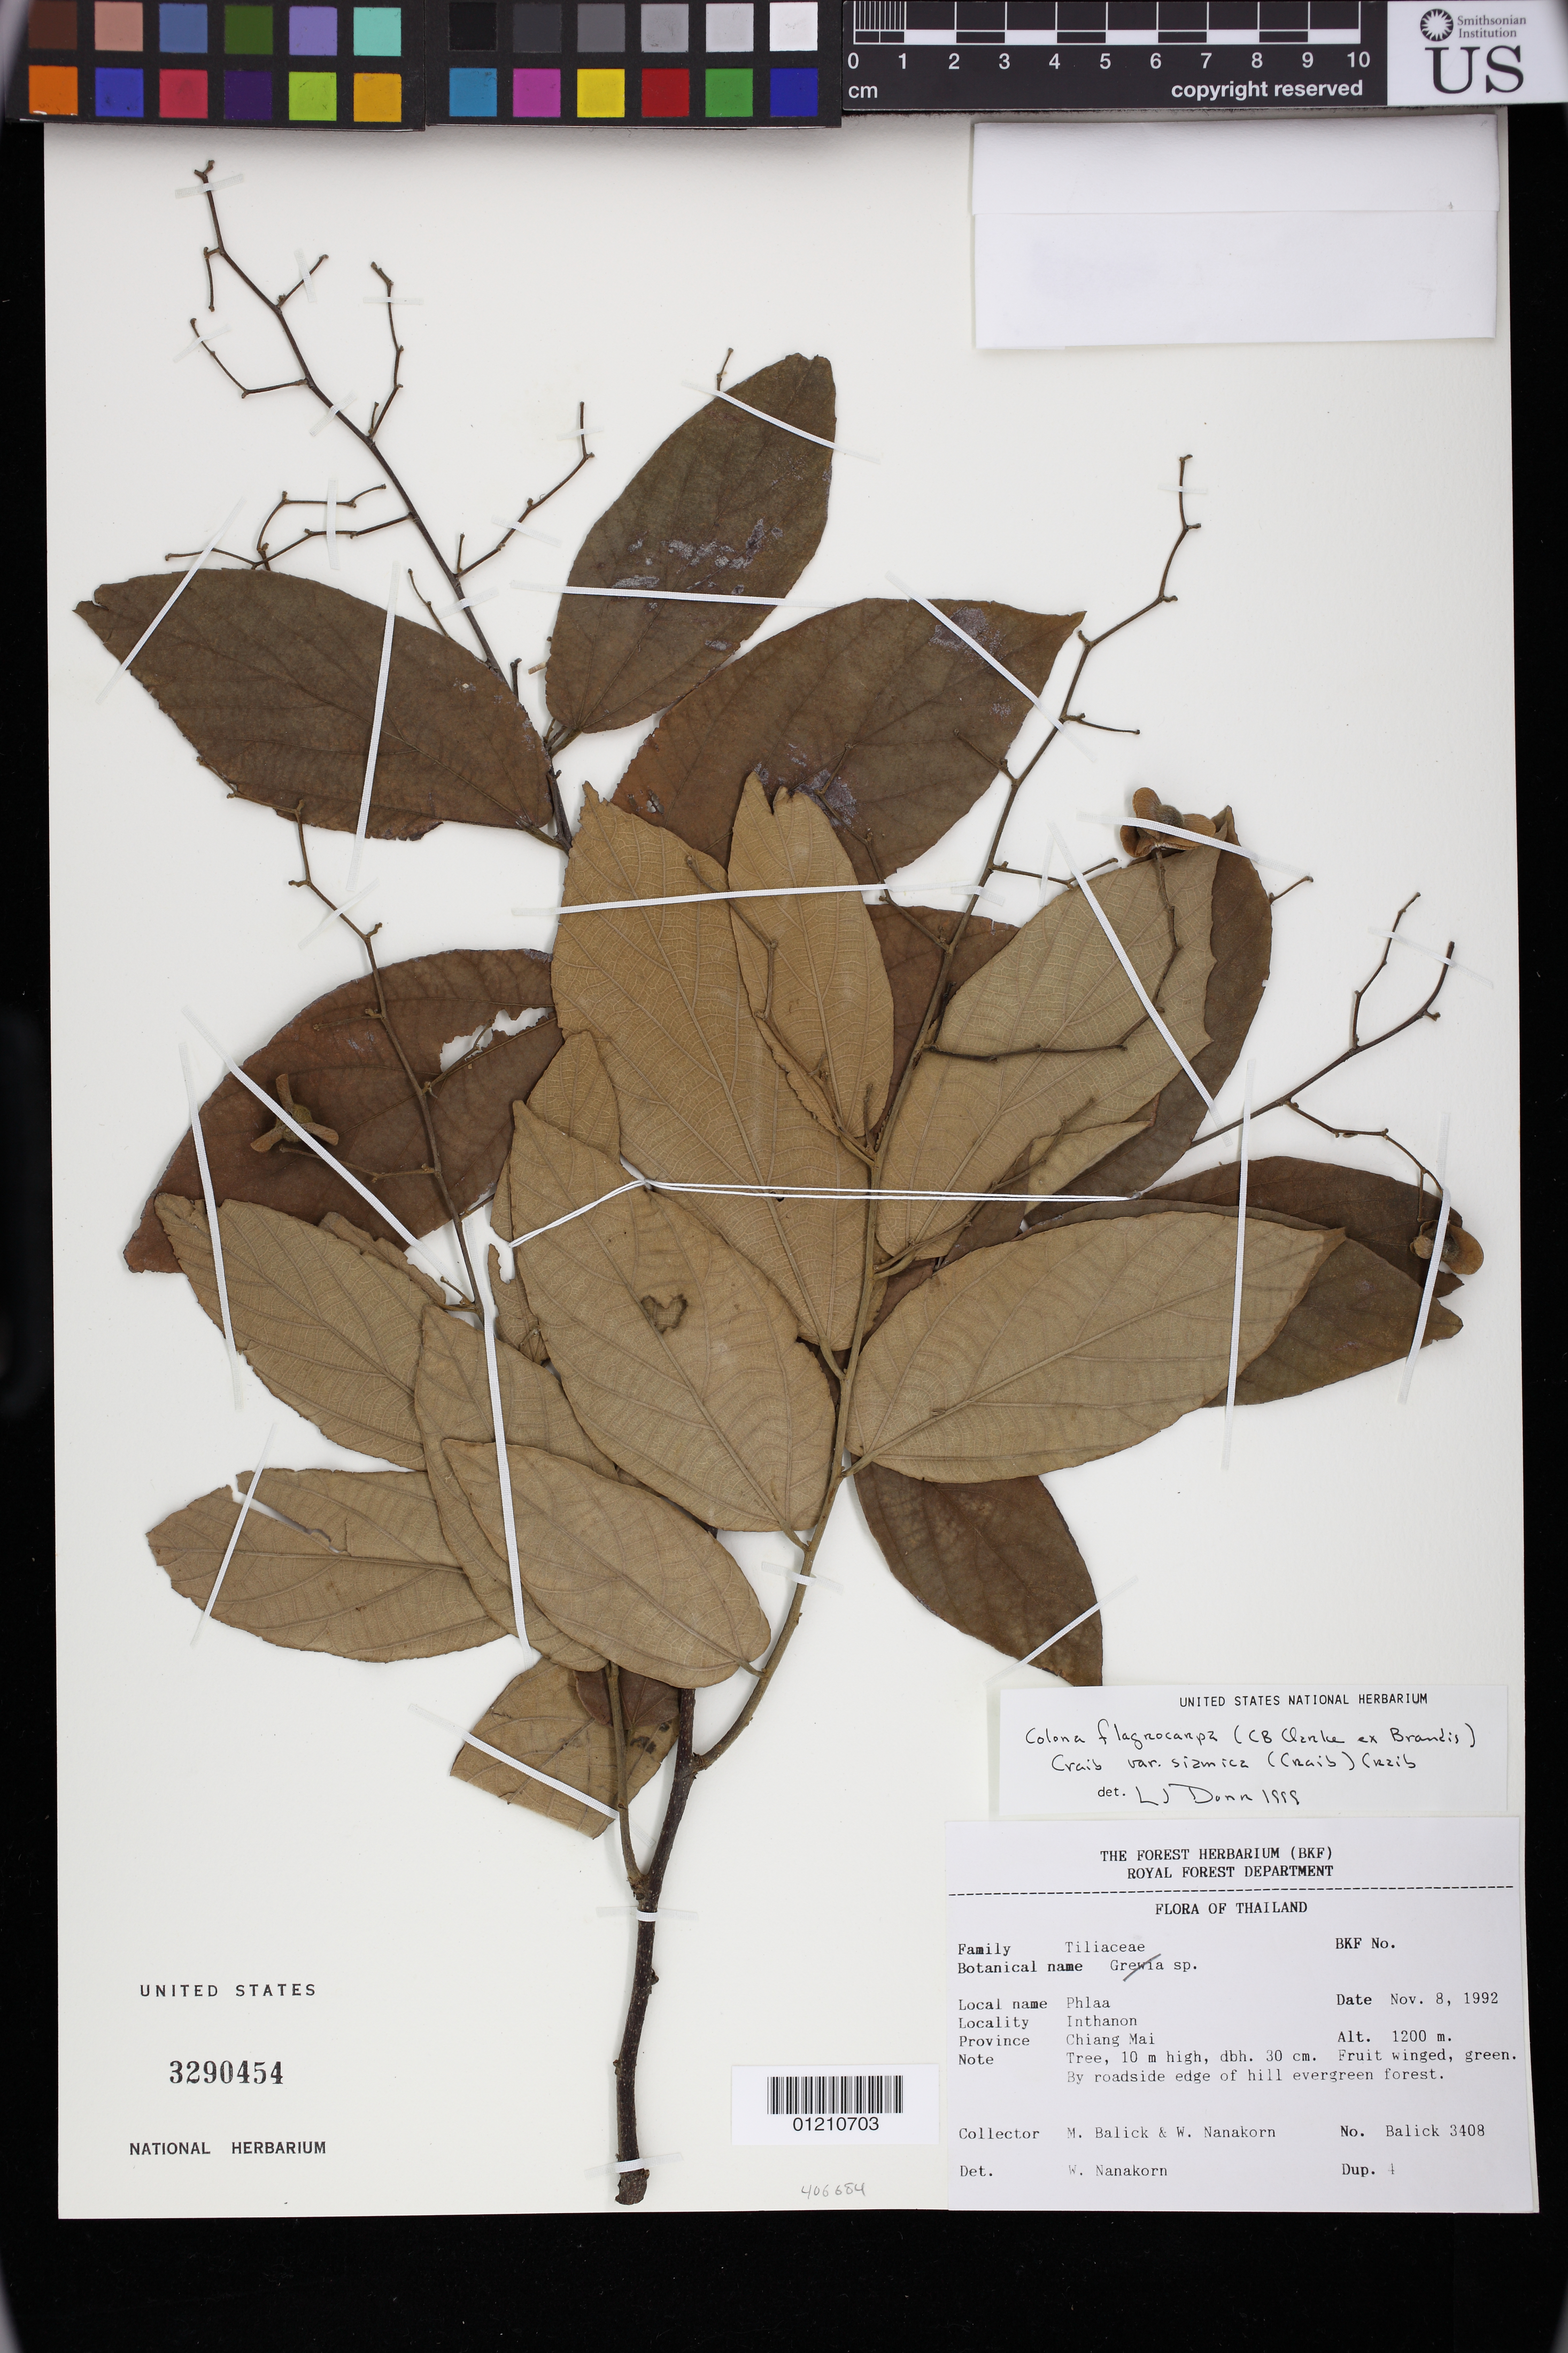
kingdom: Plantae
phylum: Tracheophyta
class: Magnoliopsida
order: Malvales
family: Malvaceae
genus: Colona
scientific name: Colona flagrocarpa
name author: Craib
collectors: M. Balick & W. Nanakorn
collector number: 3408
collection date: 1992-11-08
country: Thailand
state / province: Chiang Mai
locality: Locality:Inthanon. Local name: Phlaa. By roadside edge of hill evergreen forest.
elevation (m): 1200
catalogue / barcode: US 3290454